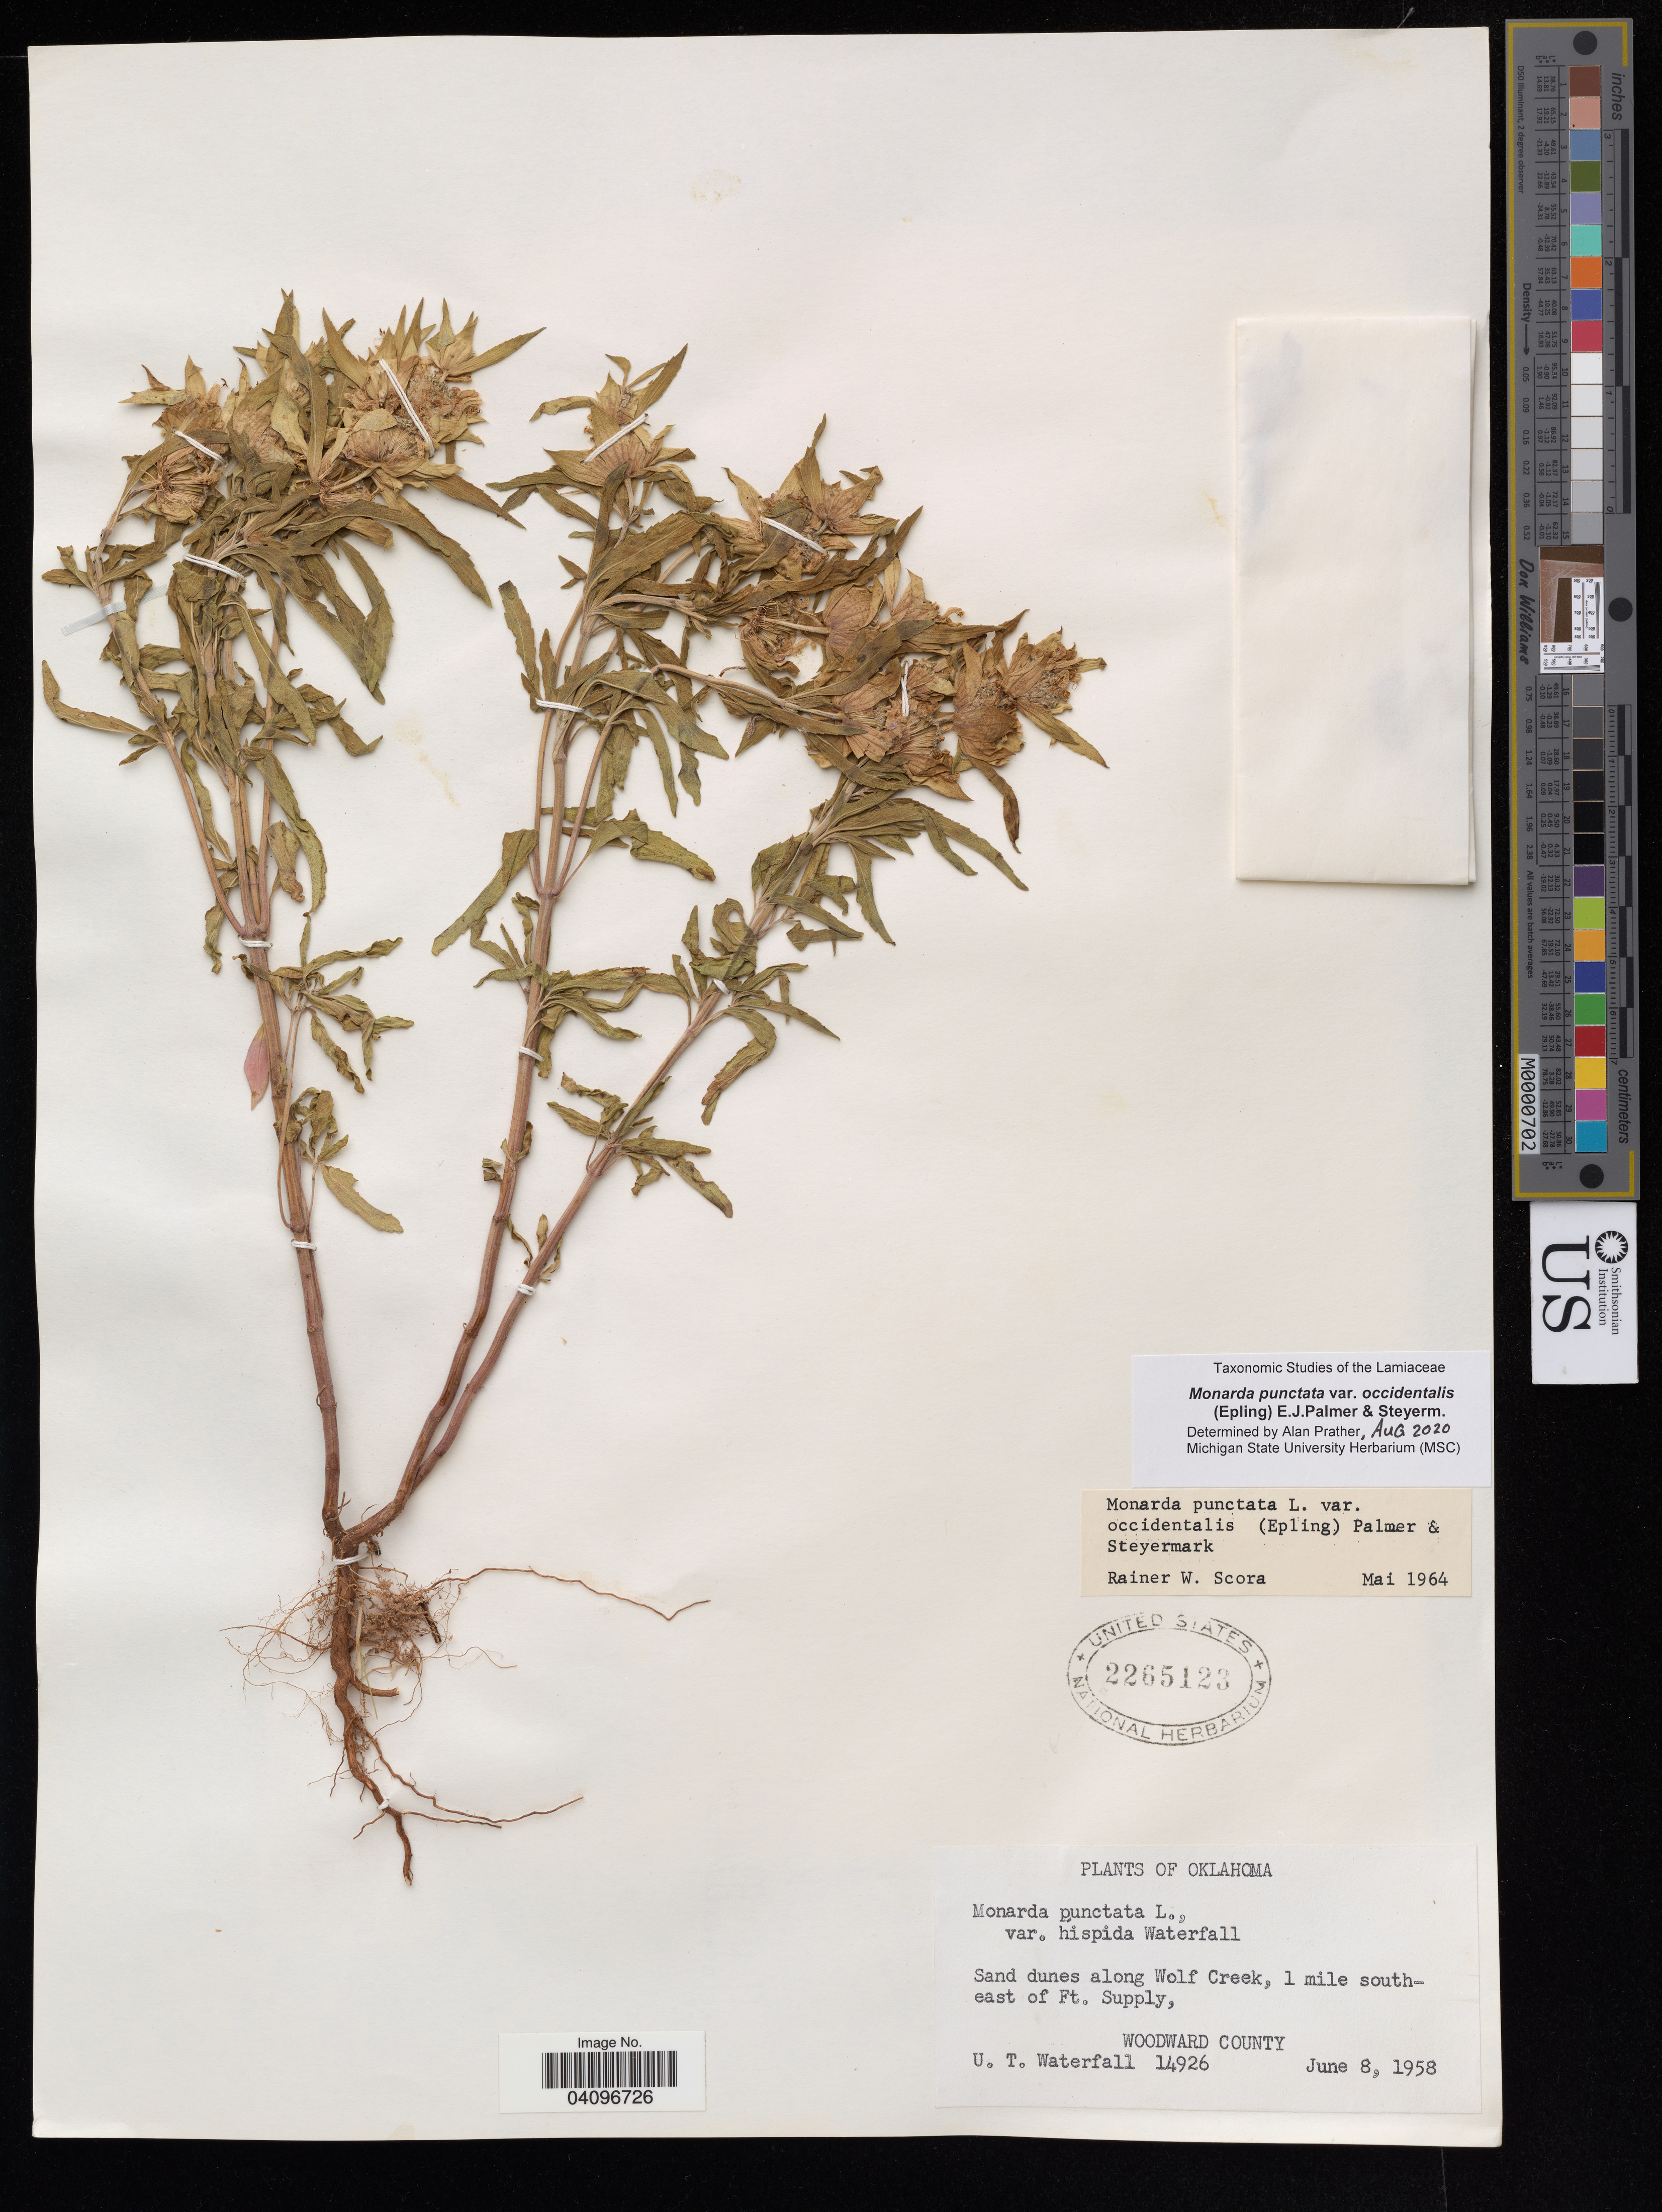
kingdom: Plantae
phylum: Tracheophyta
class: Magnoliopsida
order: Lamiales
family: Lamiaceae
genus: Monarda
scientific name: Monarda punctata var. occidentalis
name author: (Epling) E.J. Palmer & Steyerm.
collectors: U. Waterfall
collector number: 14926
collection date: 1958-06-08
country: United States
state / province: Oklahoma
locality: Along Wolf Creek, 1 mile south-east of Ft. Supply. Woodward County.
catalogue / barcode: US 2265123